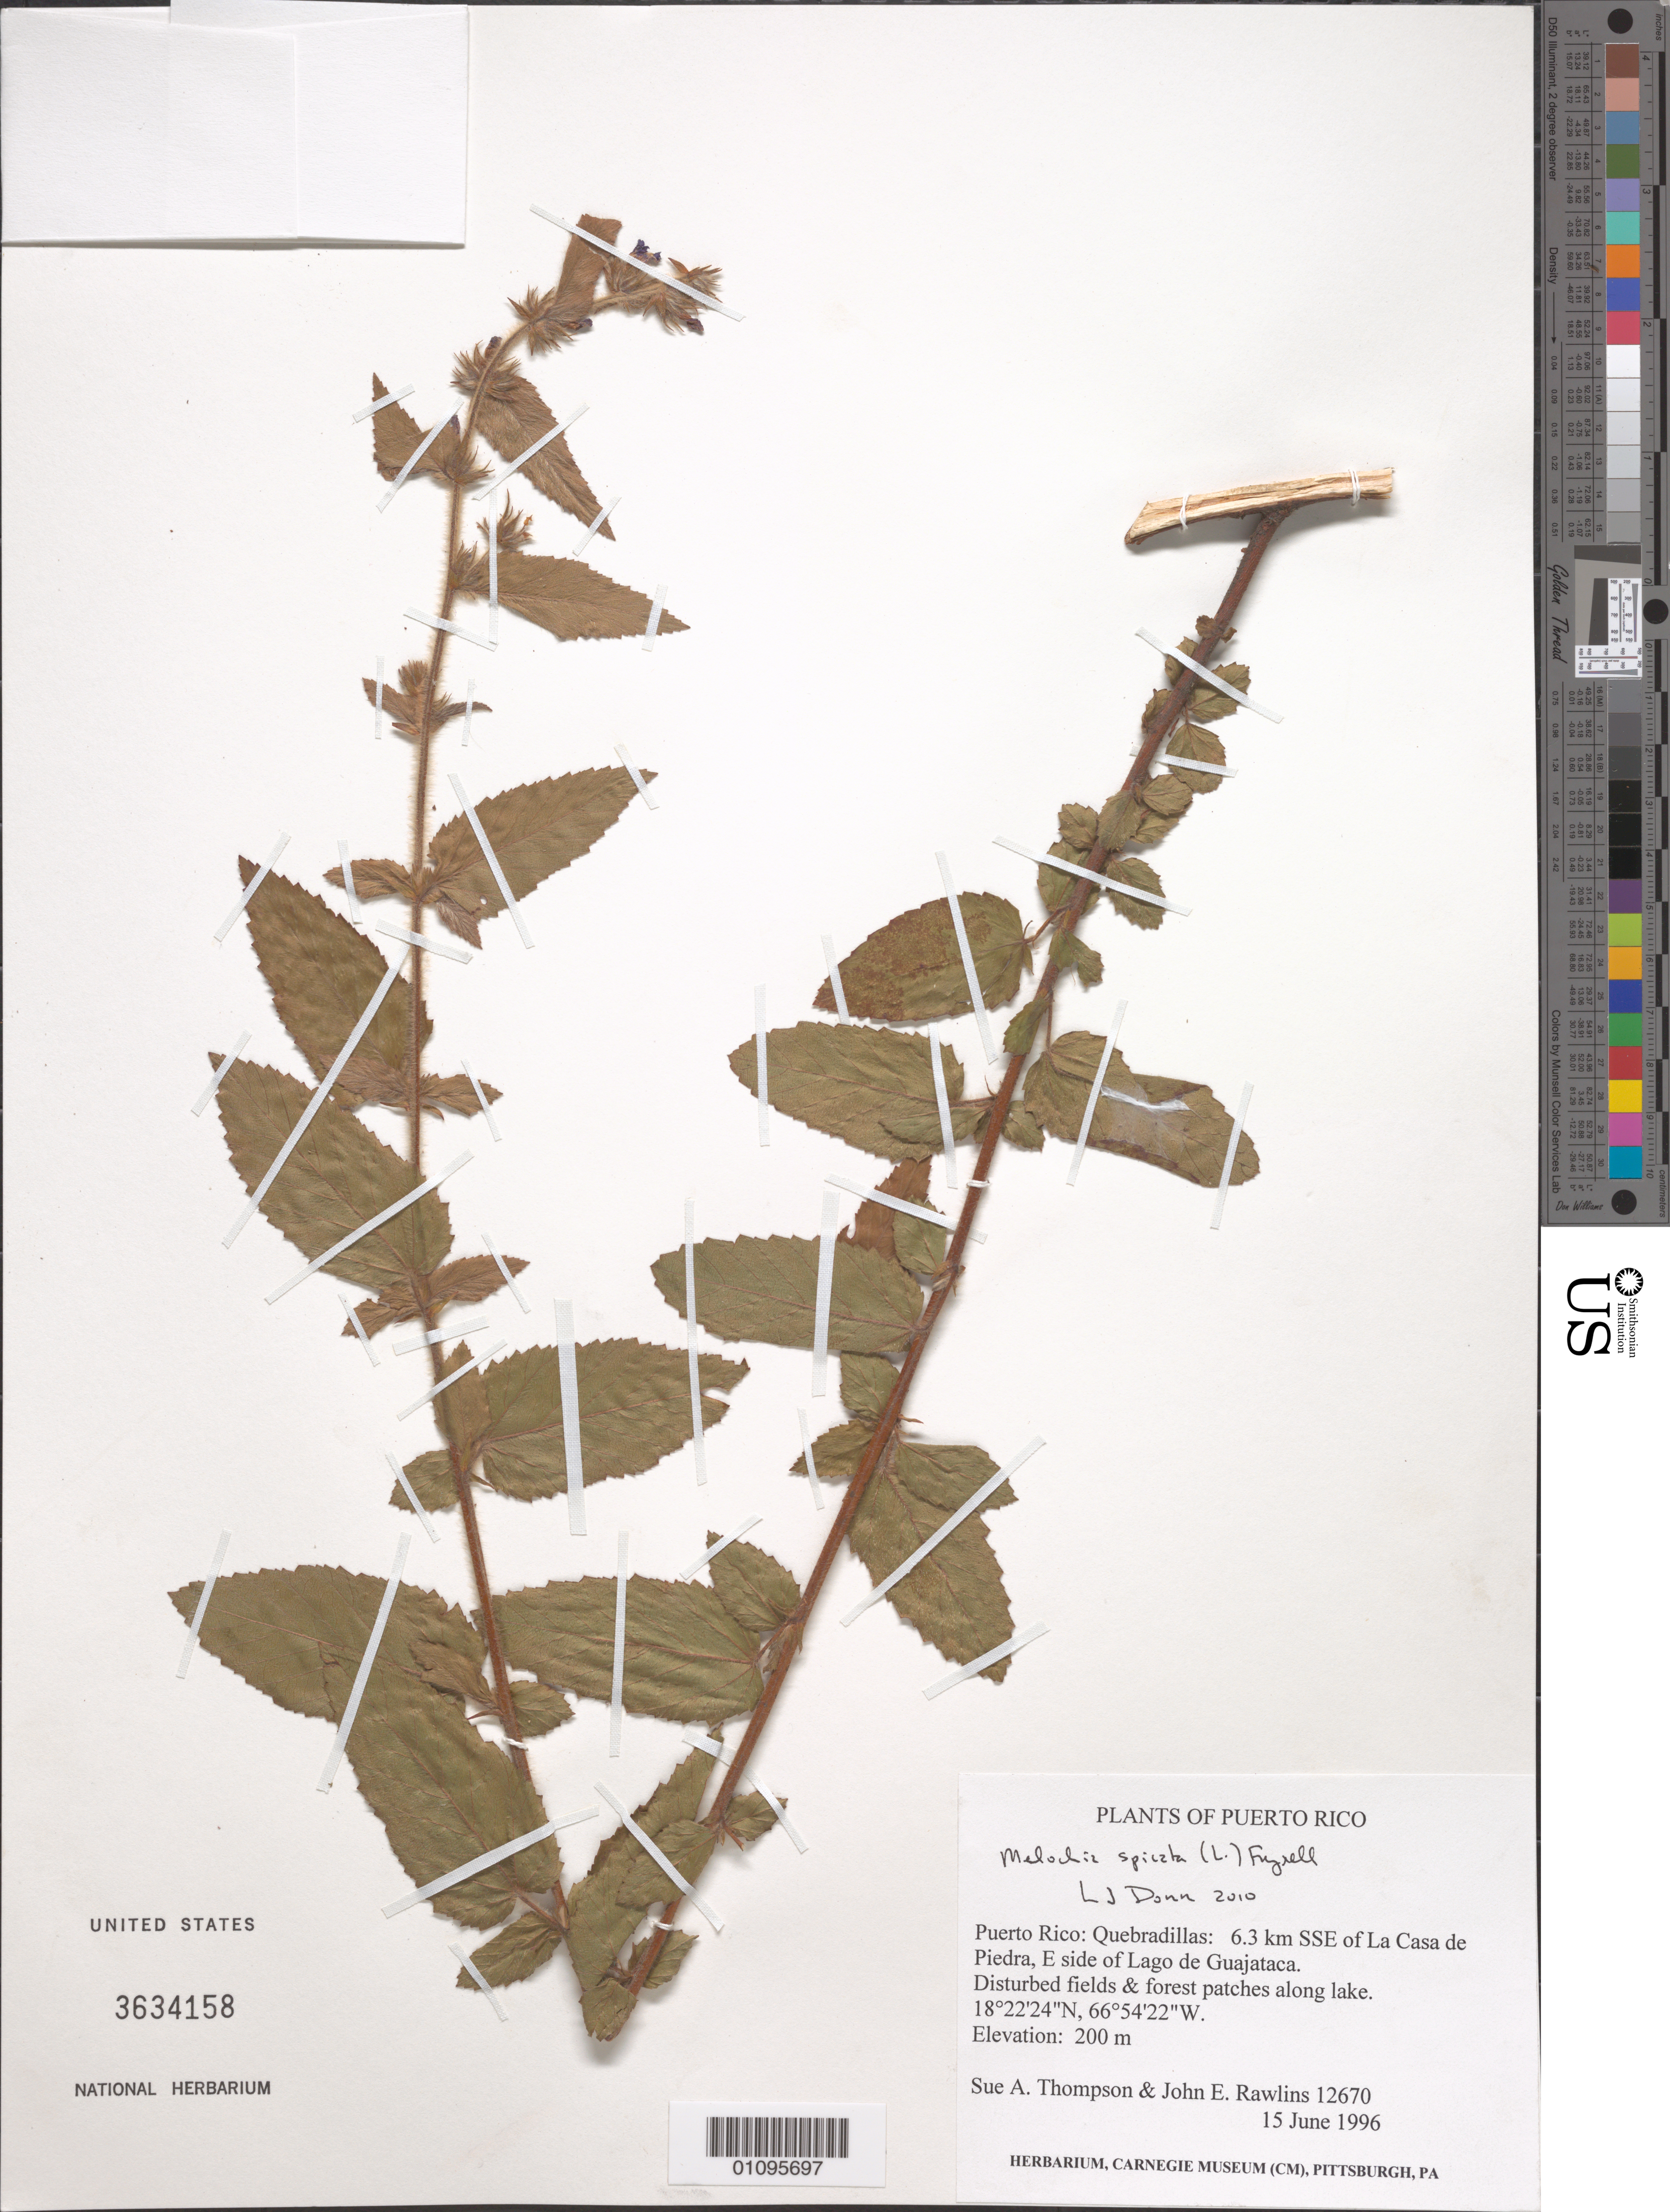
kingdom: Plantae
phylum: Tracheophyta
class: Magnoliopsida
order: Malvales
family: Malvaceae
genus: Melochia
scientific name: Melochia spicata var. spicata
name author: (L.) Fryxell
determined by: Dorr, L. J., (BOT), Smithsonian Institution - National Museum of Natural History (UNITED STATES)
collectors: S. A. Thompson & J. Rawlins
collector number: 12670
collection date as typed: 15 Jun 1996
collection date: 1996-06-15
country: Puerto Rico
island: Puerto Rico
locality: Quebradillas, 6.3 km SSE of La Casa de Piedra, E side of lago de Guajataca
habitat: Disturbed fields and forest patches along lake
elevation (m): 200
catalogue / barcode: US 3634158